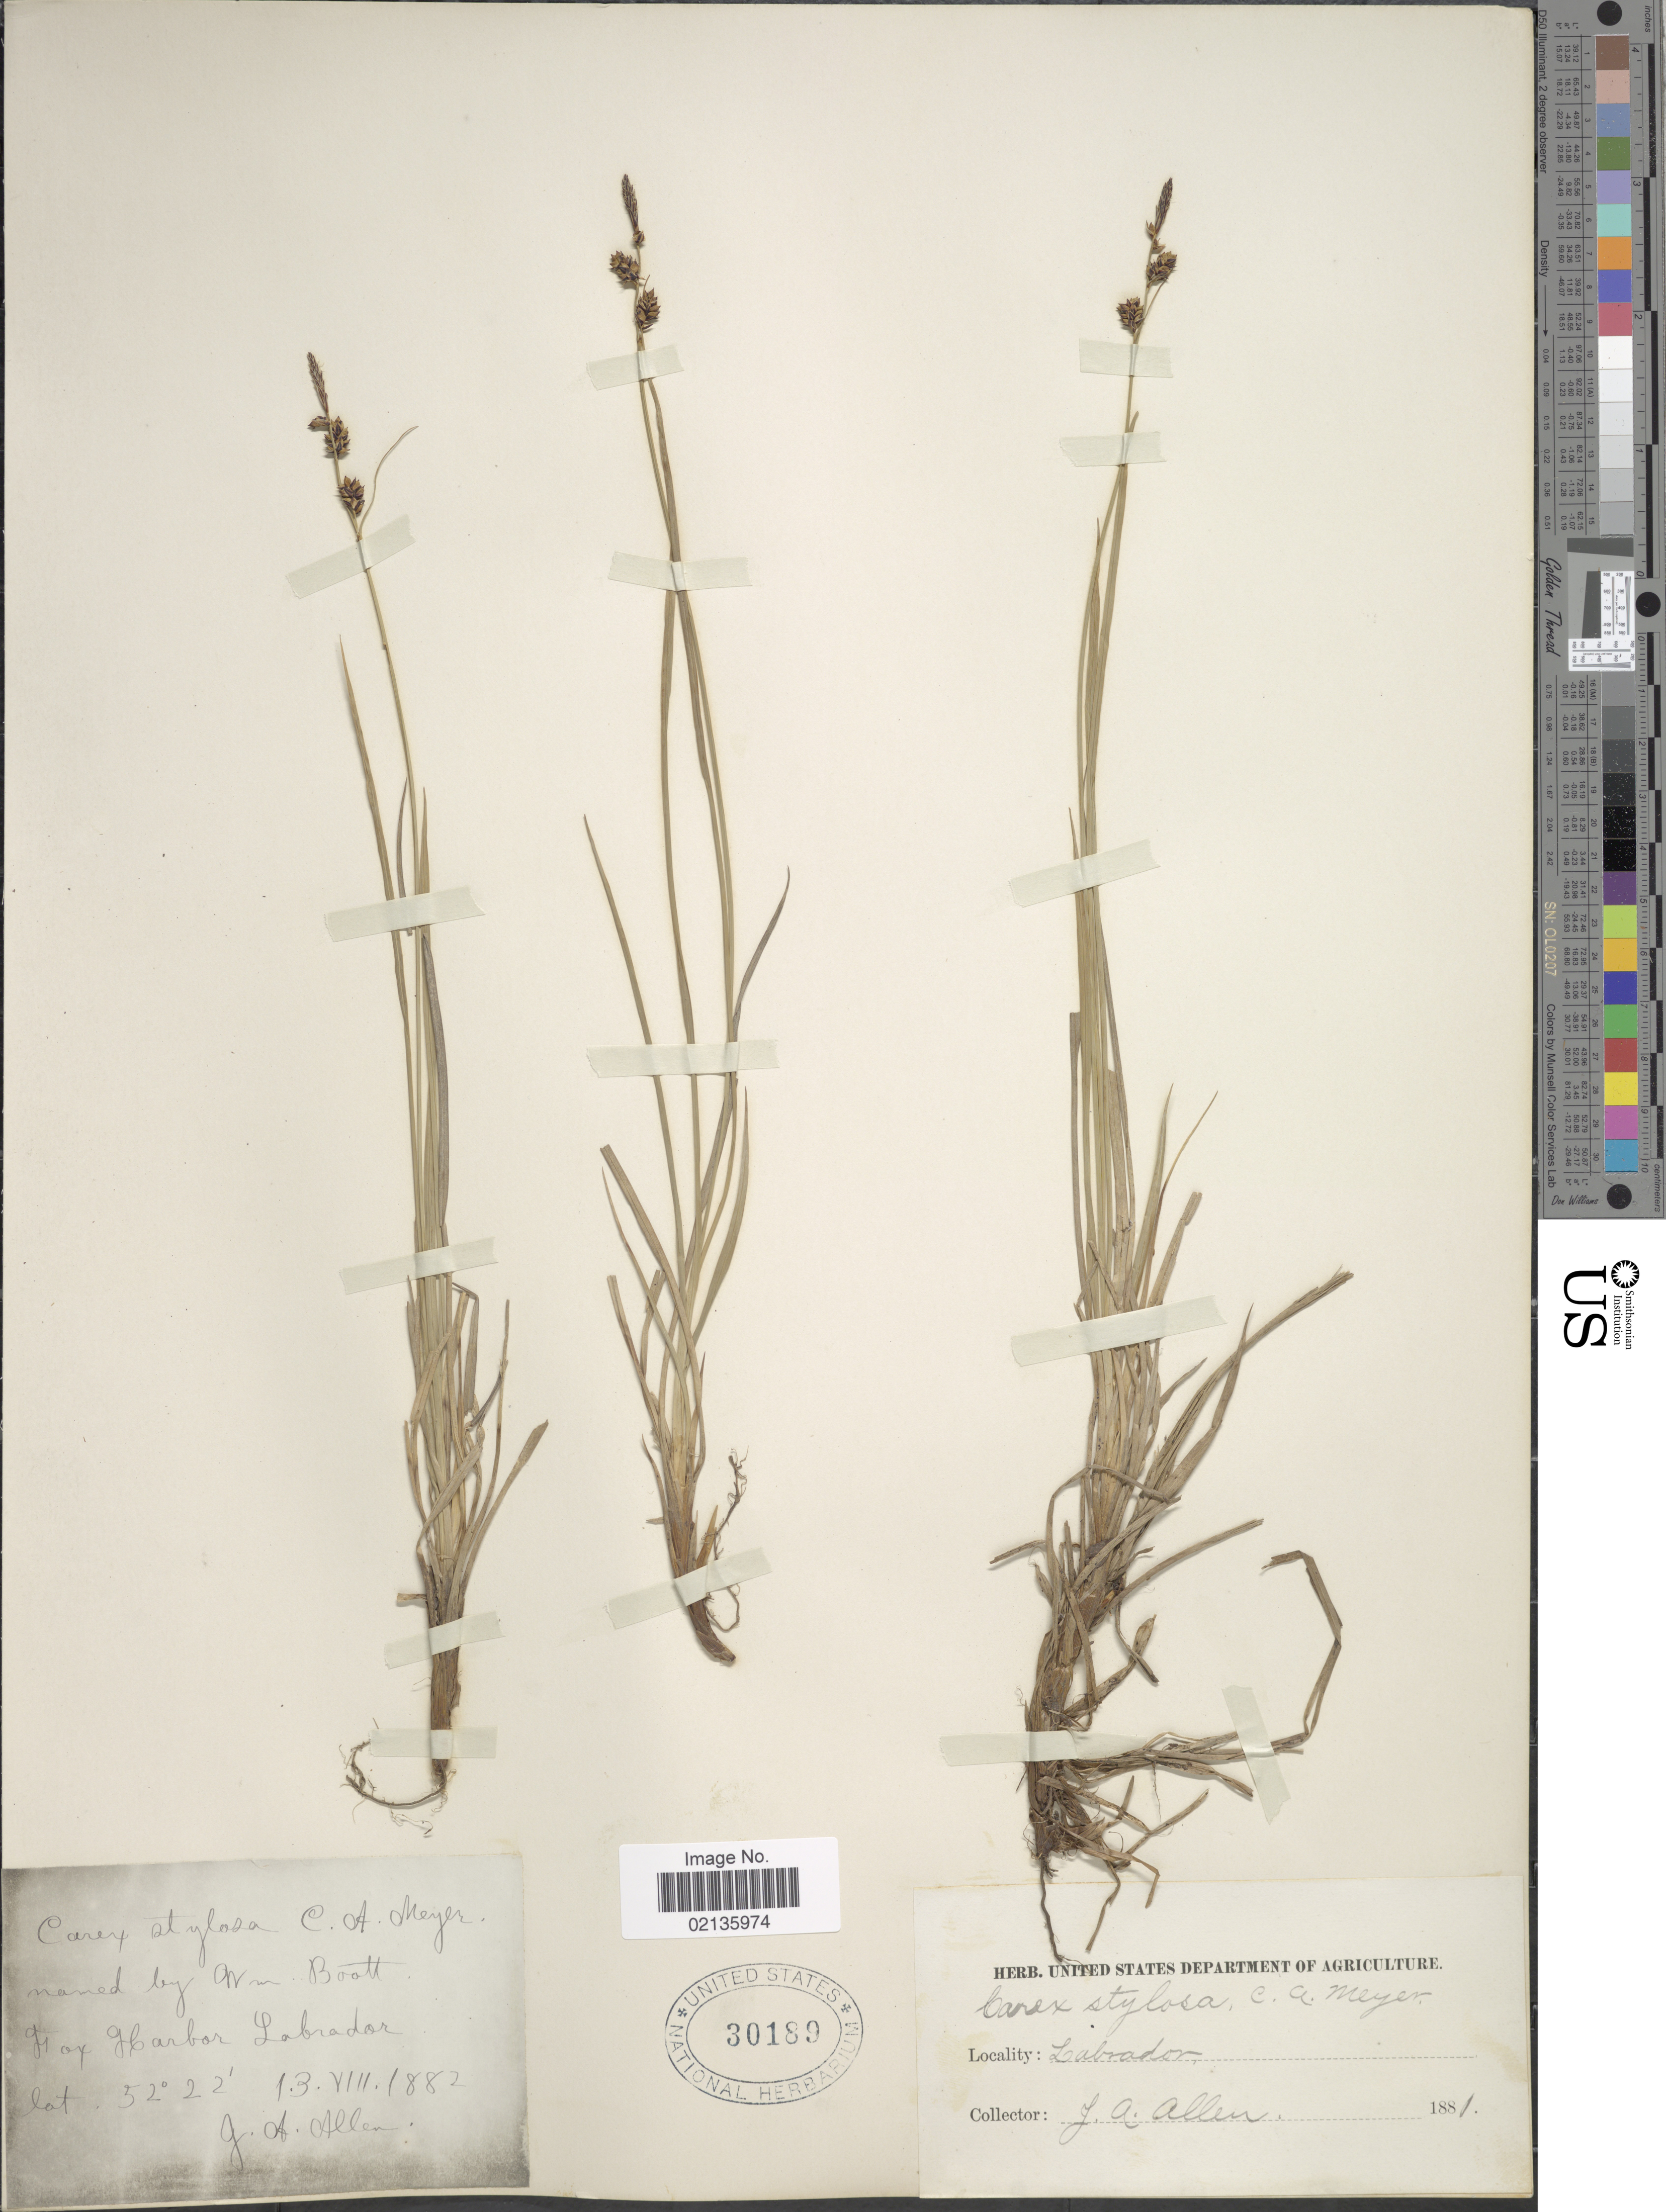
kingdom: Plantae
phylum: Tracheophyta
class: Liliopsida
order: Poales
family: Cyperaceae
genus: Carex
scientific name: Carex stylosa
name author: C.A. Mey.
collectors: J. A. Allen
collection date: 1882-08-13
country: Canada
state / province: Newfoundland and Labrador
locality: Fox Harbor, Labrador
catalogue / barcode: US 30189